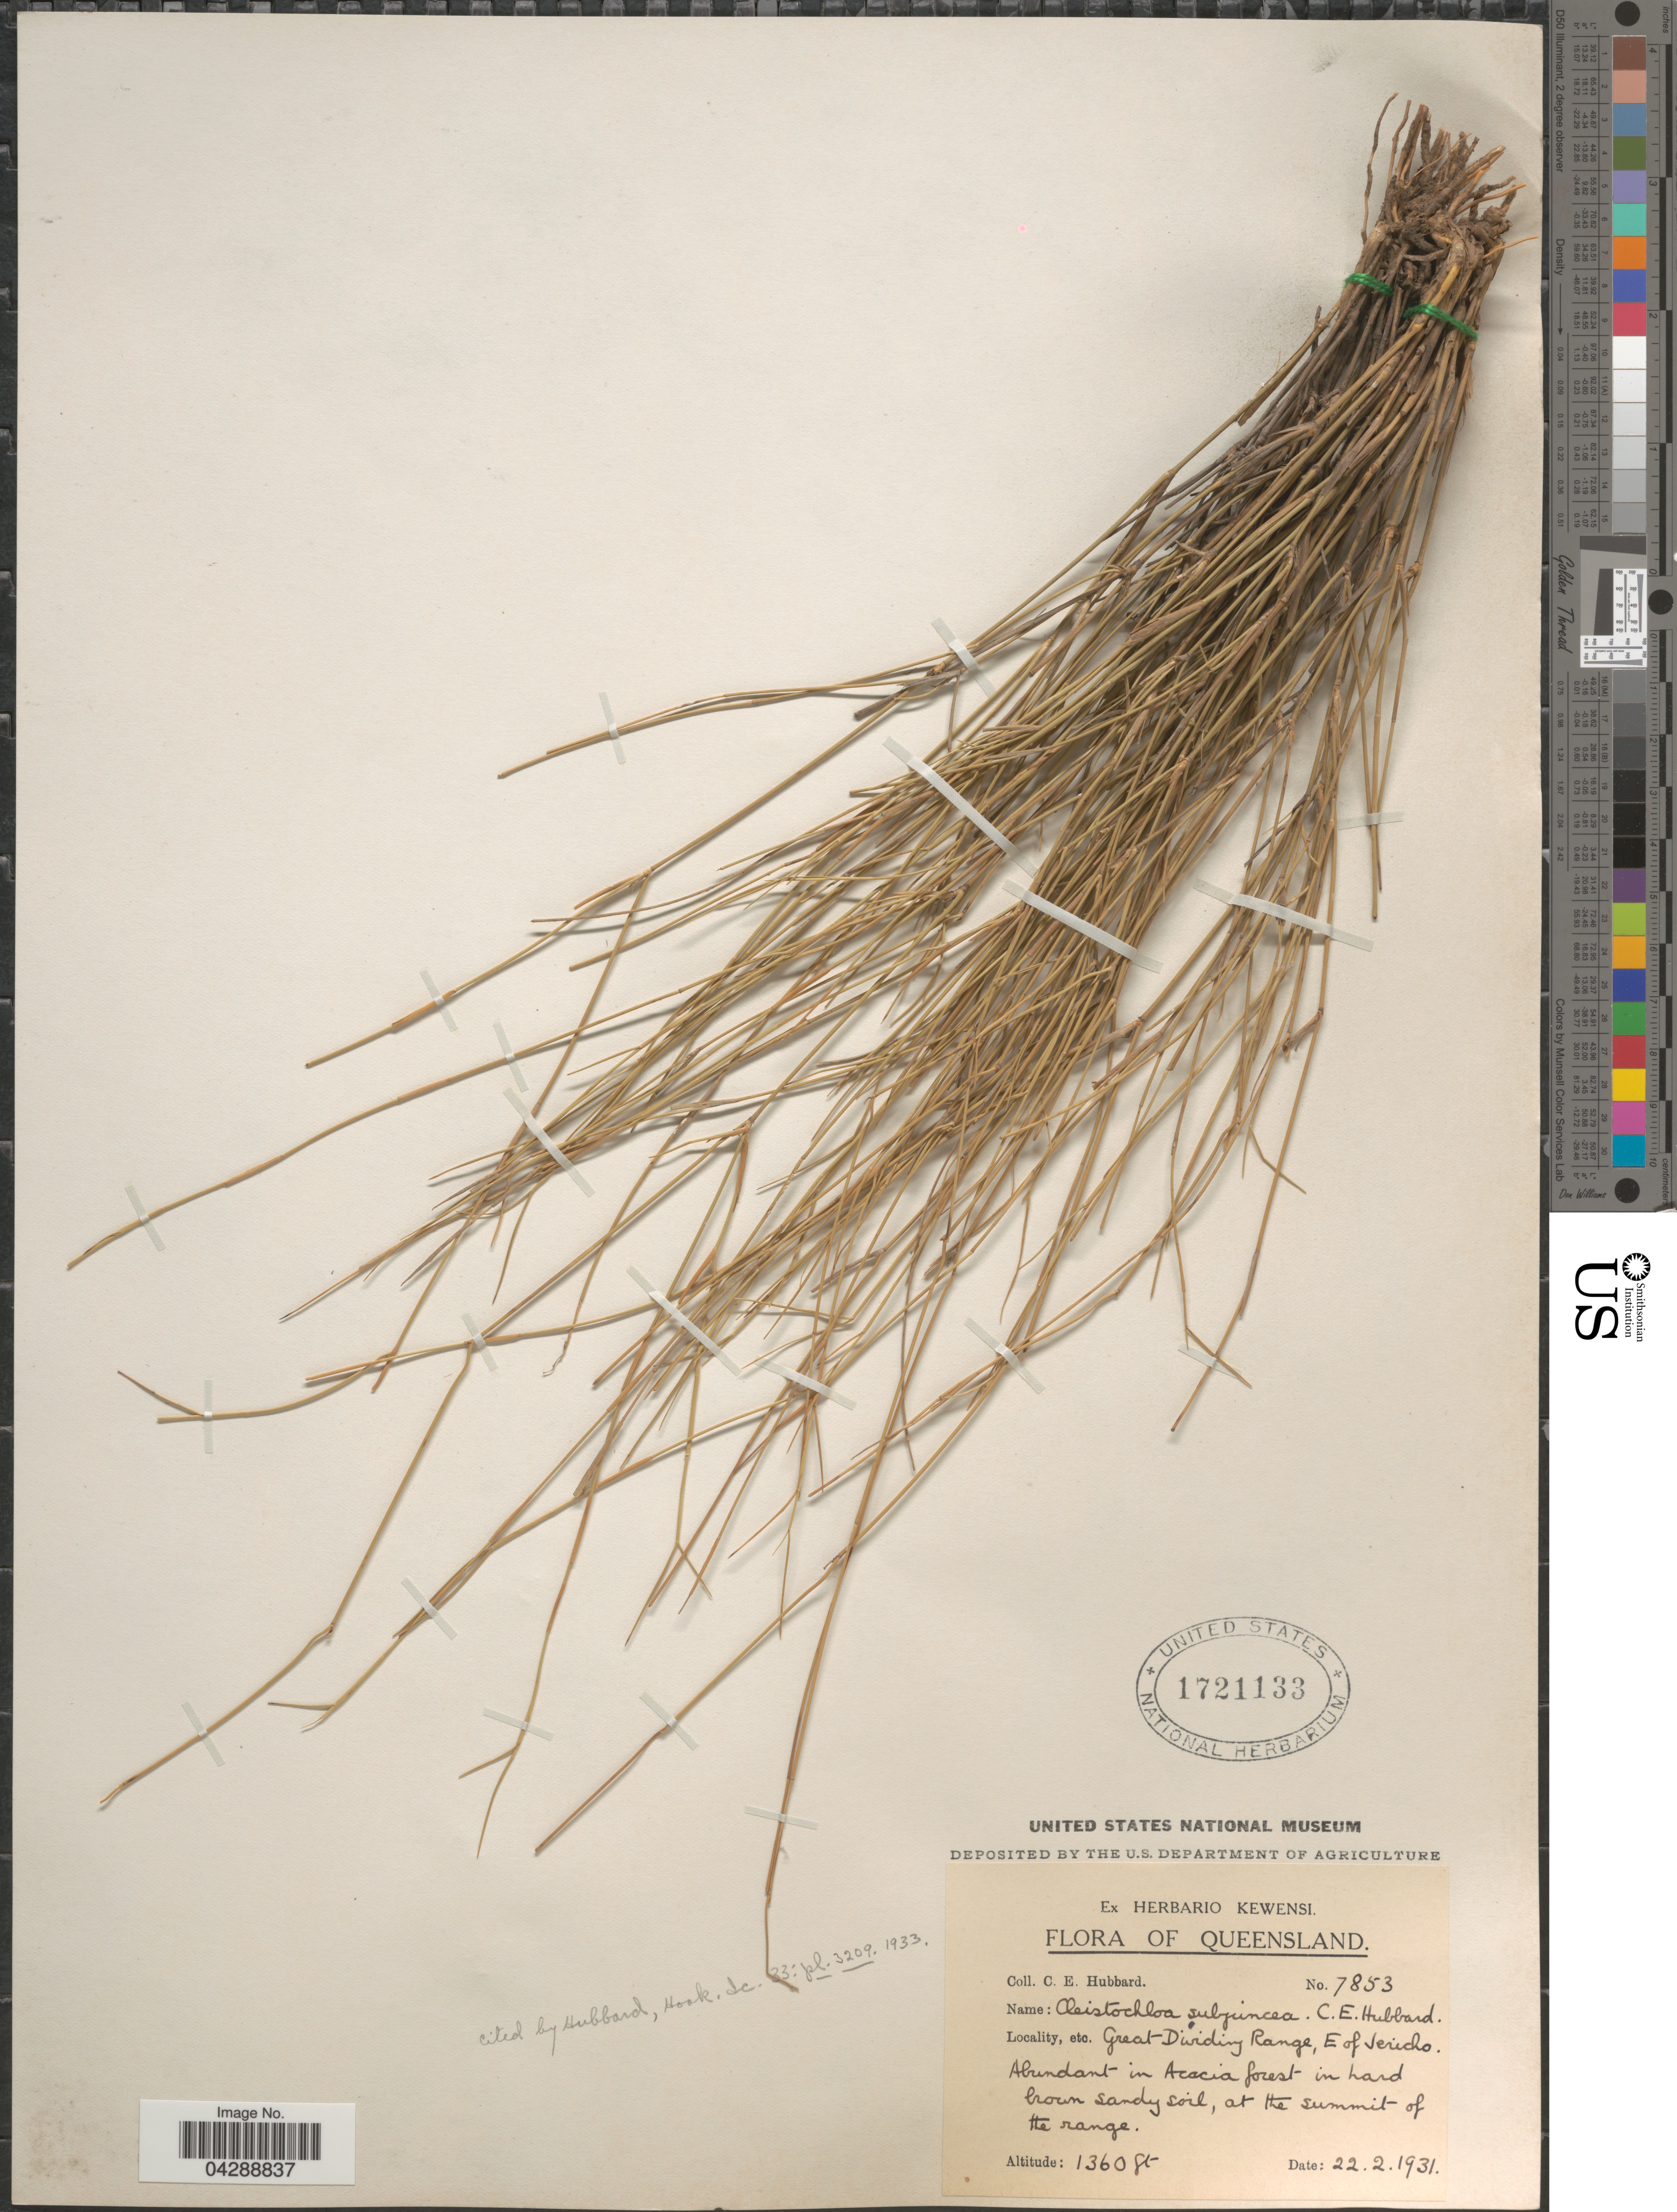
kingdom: Plantae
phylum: Tracheophyta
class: Liliopsida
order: Poales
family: Poaceae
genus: Cleistochloa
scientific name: Cleistochloa subjuncea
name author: C. E. Hubb.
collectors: C. E. Hubbard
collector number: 7853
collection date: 1931-02-22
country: Australia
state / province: Queensland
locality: Great Dividing Range, E of Jericho. Abundant in Acacia forest in hard brown sandy soil, at the summit of the range.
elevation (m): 415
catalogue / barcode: US 1721133